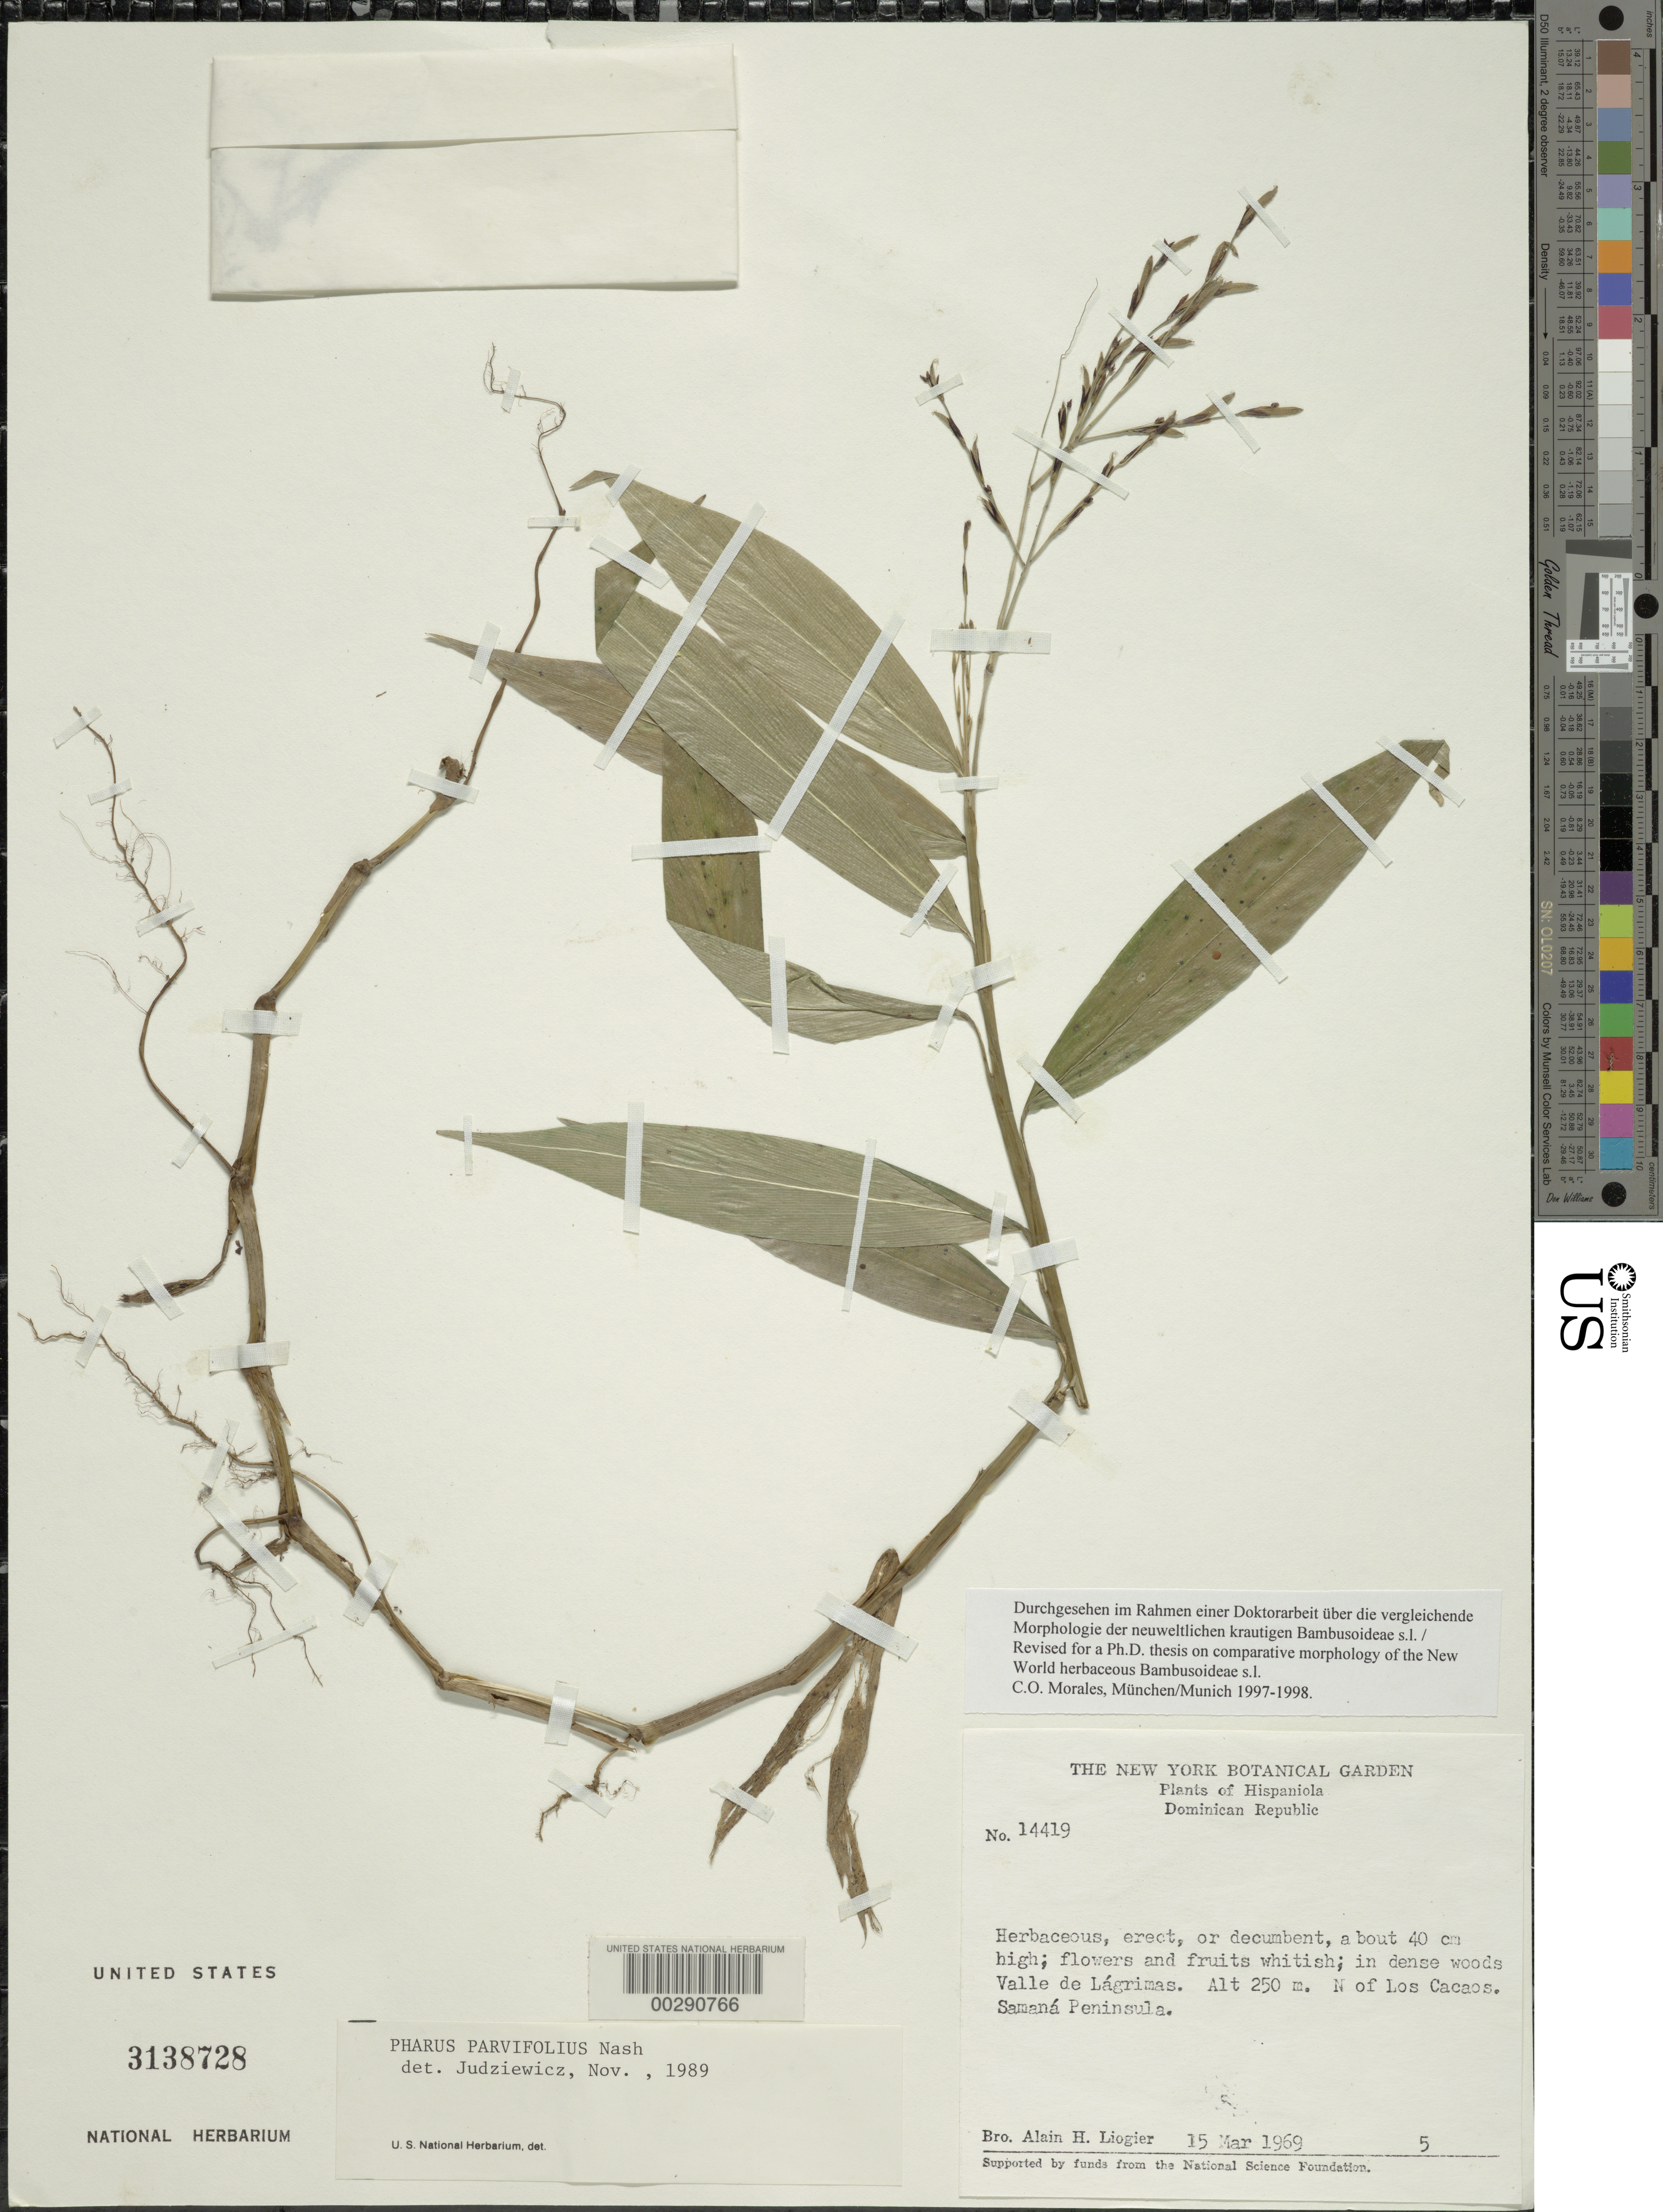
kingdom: Plantae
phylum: Tracheophyta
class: Liliopsida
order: Poales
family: Poaceae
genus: Pharus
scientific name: Pharus parvifolius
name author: Nash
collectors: A. H. Liogier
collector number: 14419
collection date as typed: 15 Mar 1969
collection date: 1969-03-15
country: Dominican Republic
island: Hispaniola Island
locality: Valle de lagrimas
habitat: In dense woods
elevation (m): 250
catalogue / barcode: US 3138728